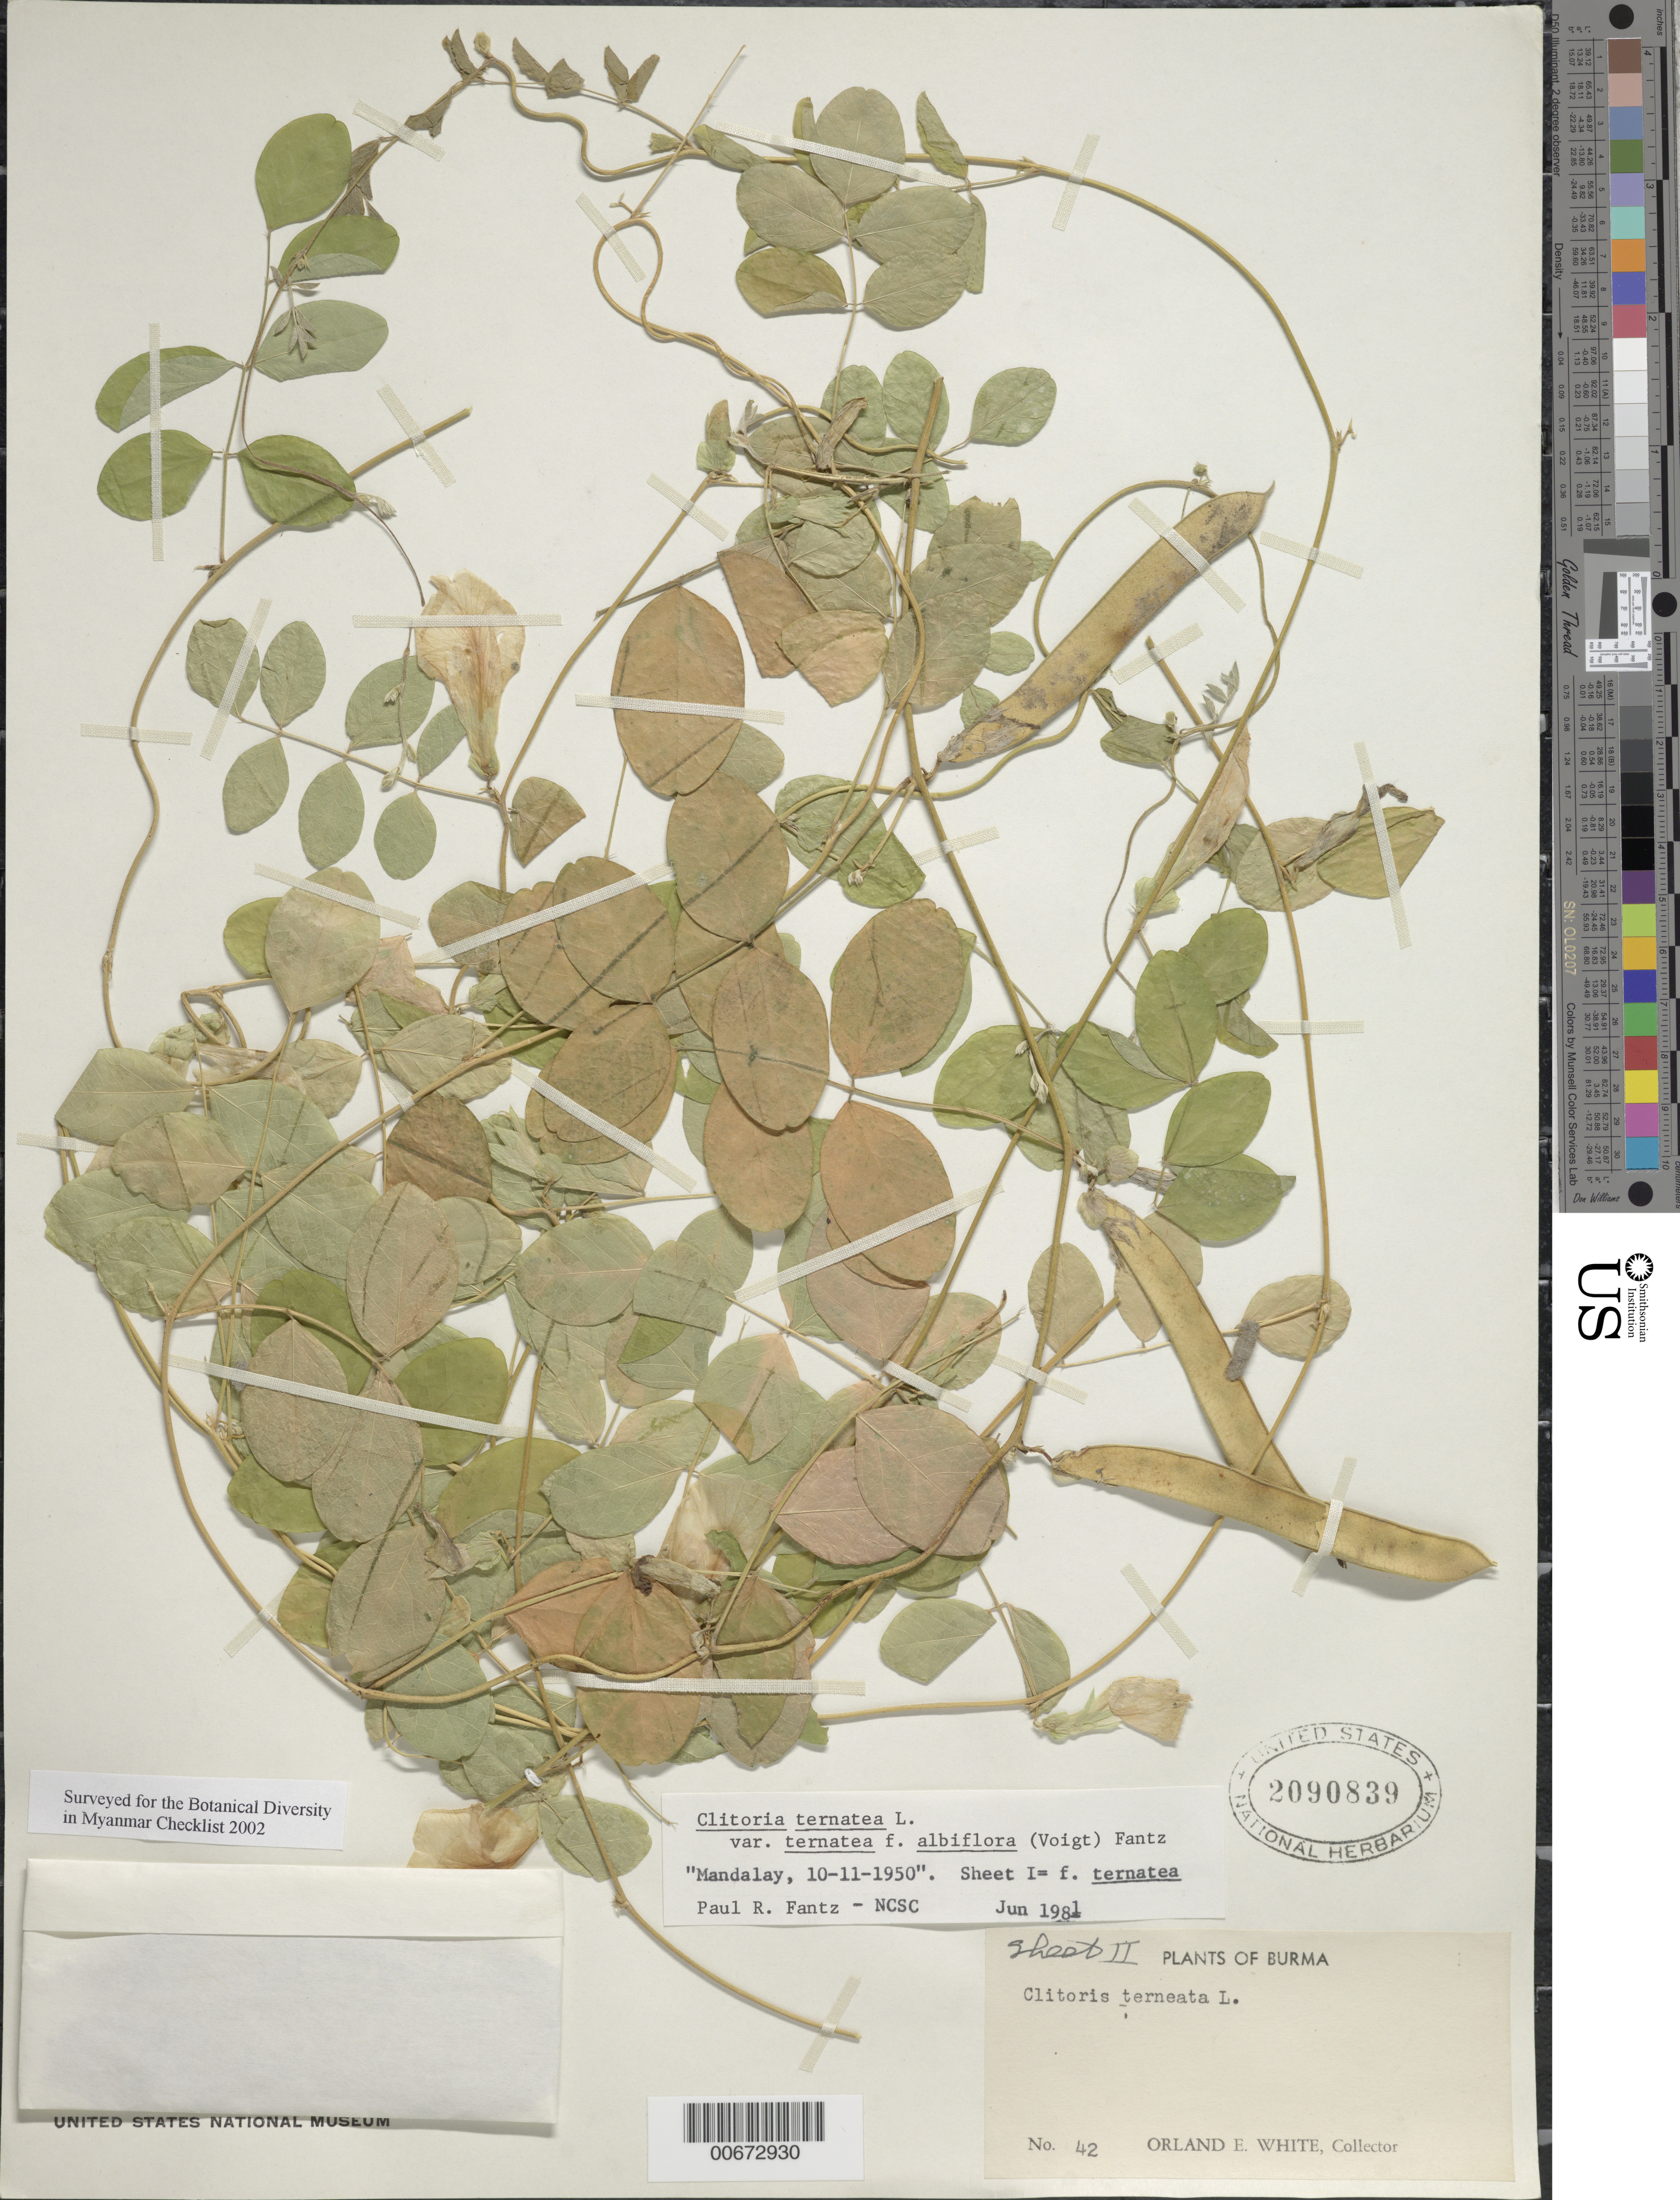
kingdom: Plantae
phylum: Tracheophyta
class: Magnoliopsida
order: Fabales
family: Fabaceae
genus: Clitoria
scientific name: Clitoria ternatea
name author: L.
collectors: O. E. White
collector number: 42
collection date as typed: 10 Nov 1950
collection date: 1950-11-10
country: Myanmar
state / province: Mandalay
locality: Mandalay.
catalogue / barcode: US 2090839